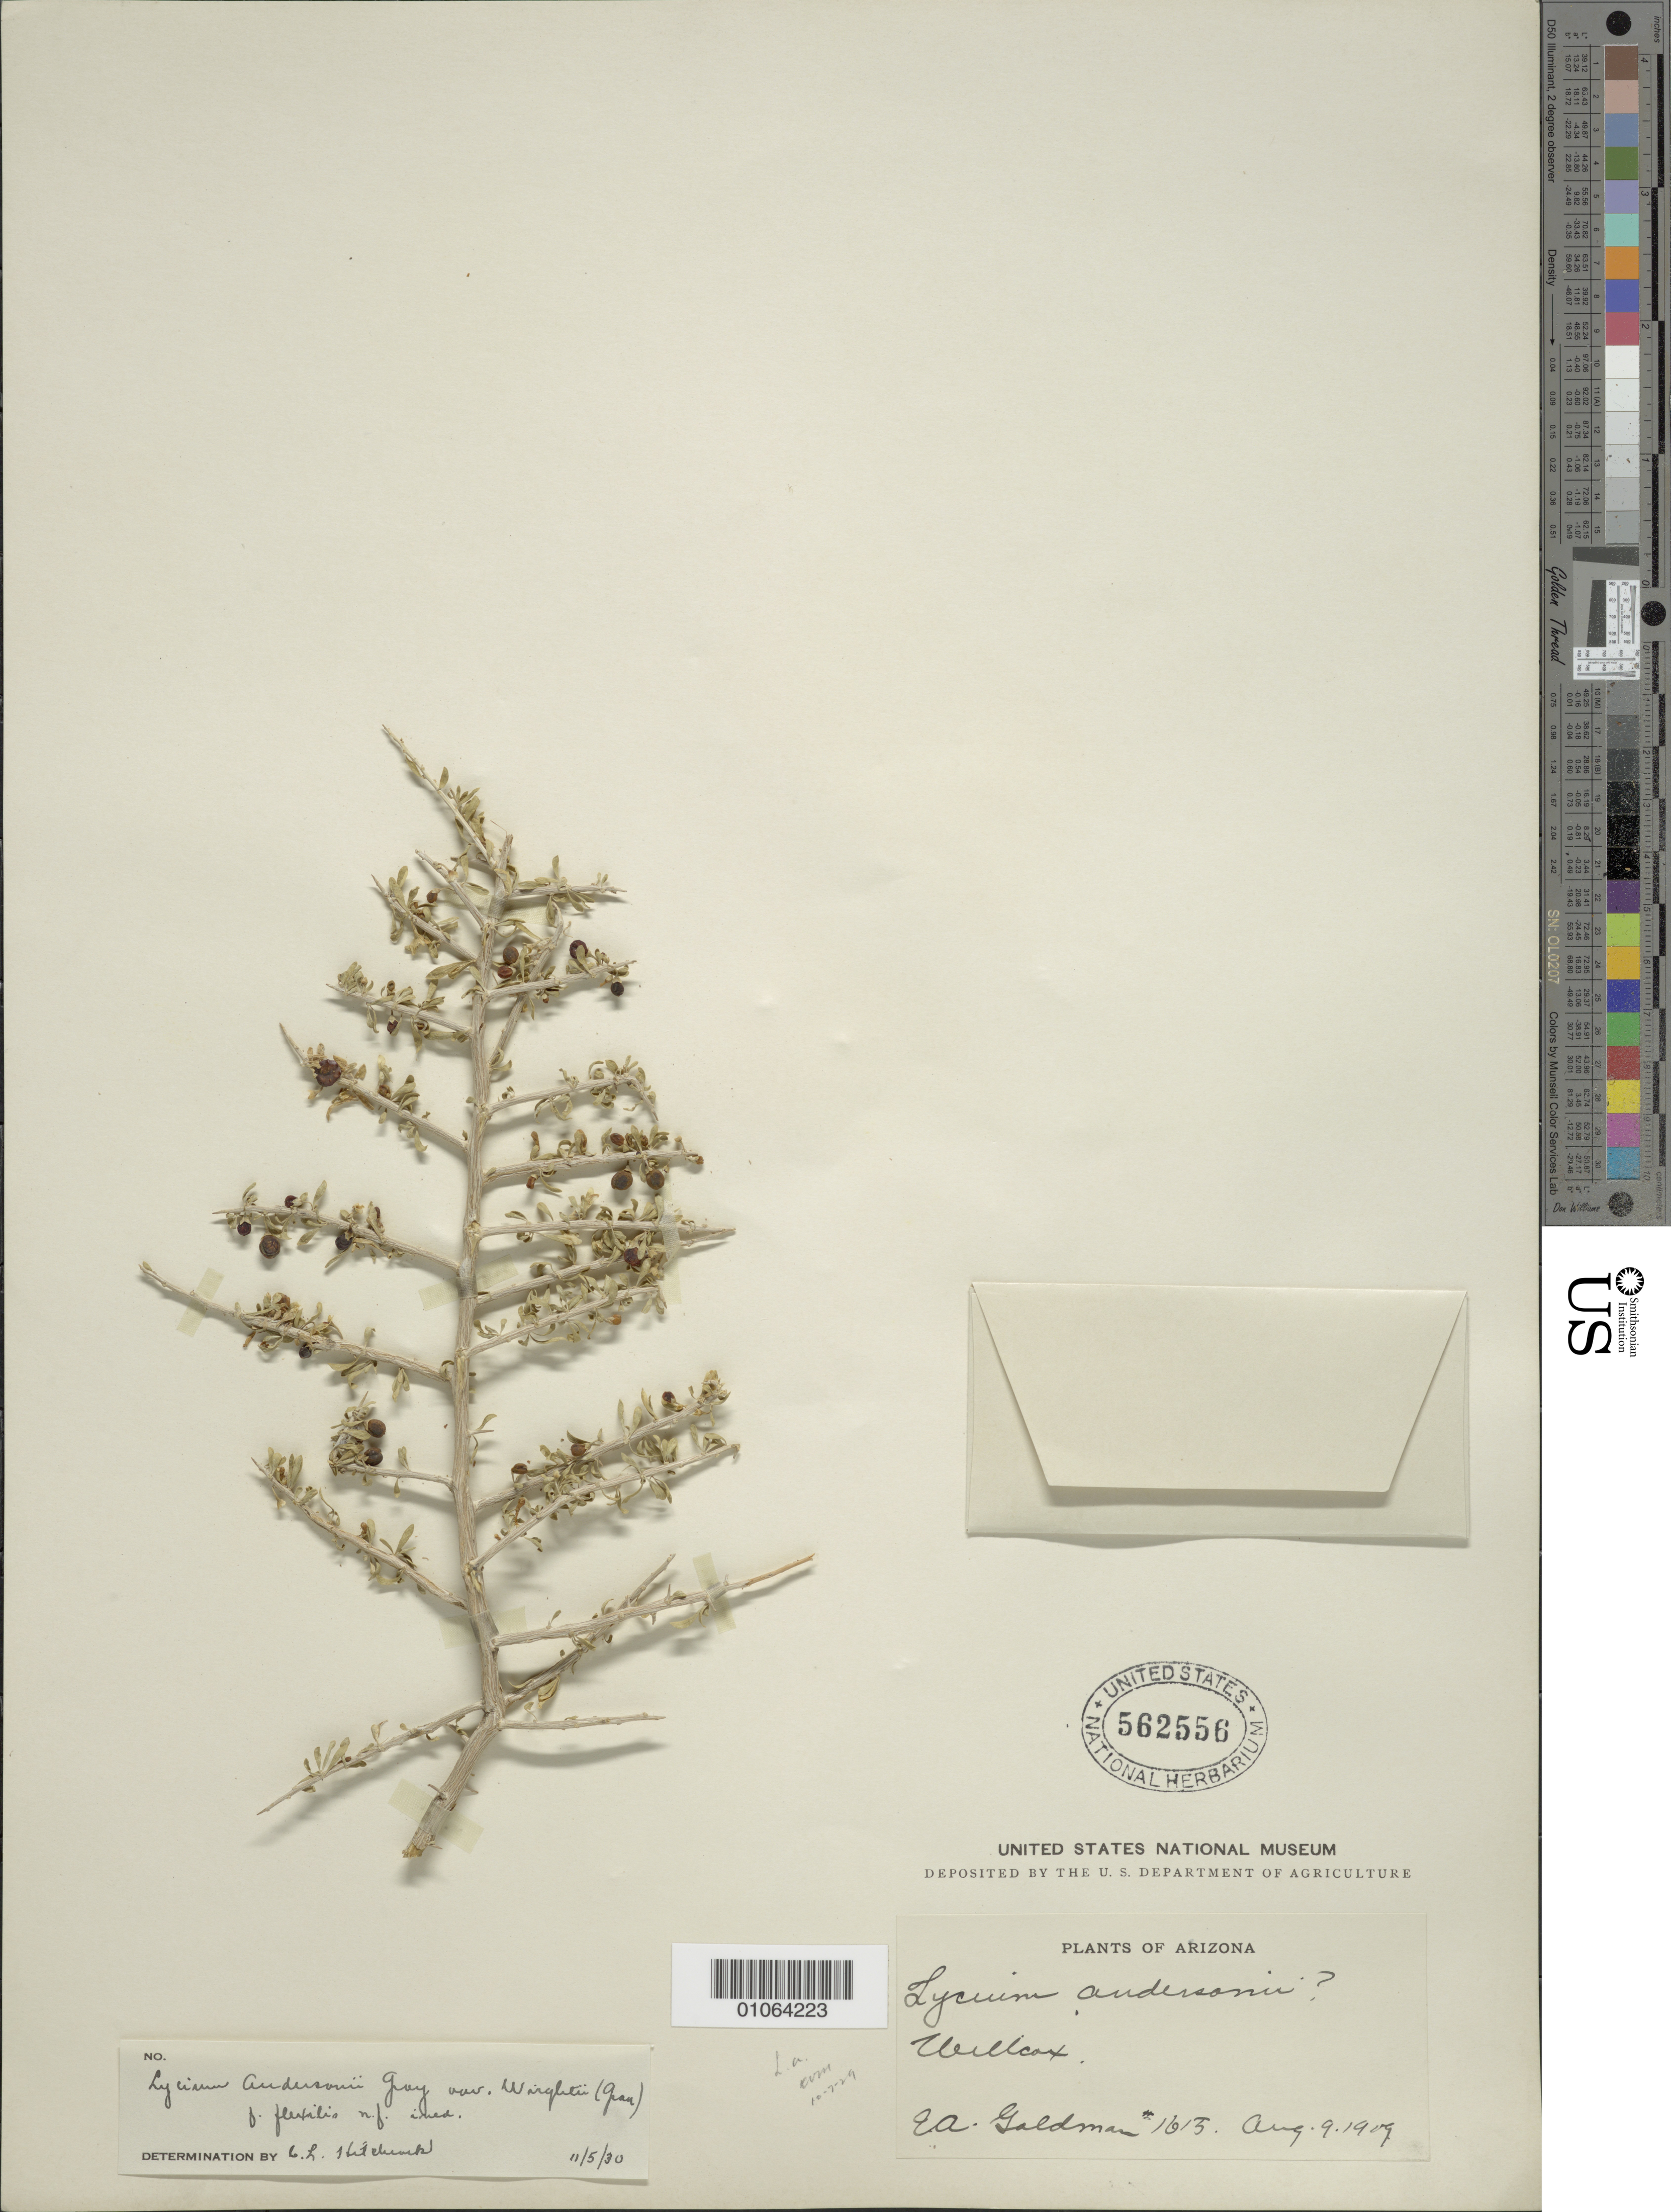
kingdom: Plantae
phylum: Tracheophyta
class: Magnoliopsida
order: Solanales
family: Solanaceae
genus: Lycium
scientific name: Lycium andersonii f. flexilis C.L. Hitchc. form nov. ined.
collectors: E. A. Goldman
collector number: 1615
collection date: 1909-08-09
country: United States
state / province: Arizona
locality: Willcox.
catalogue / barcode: US 562556